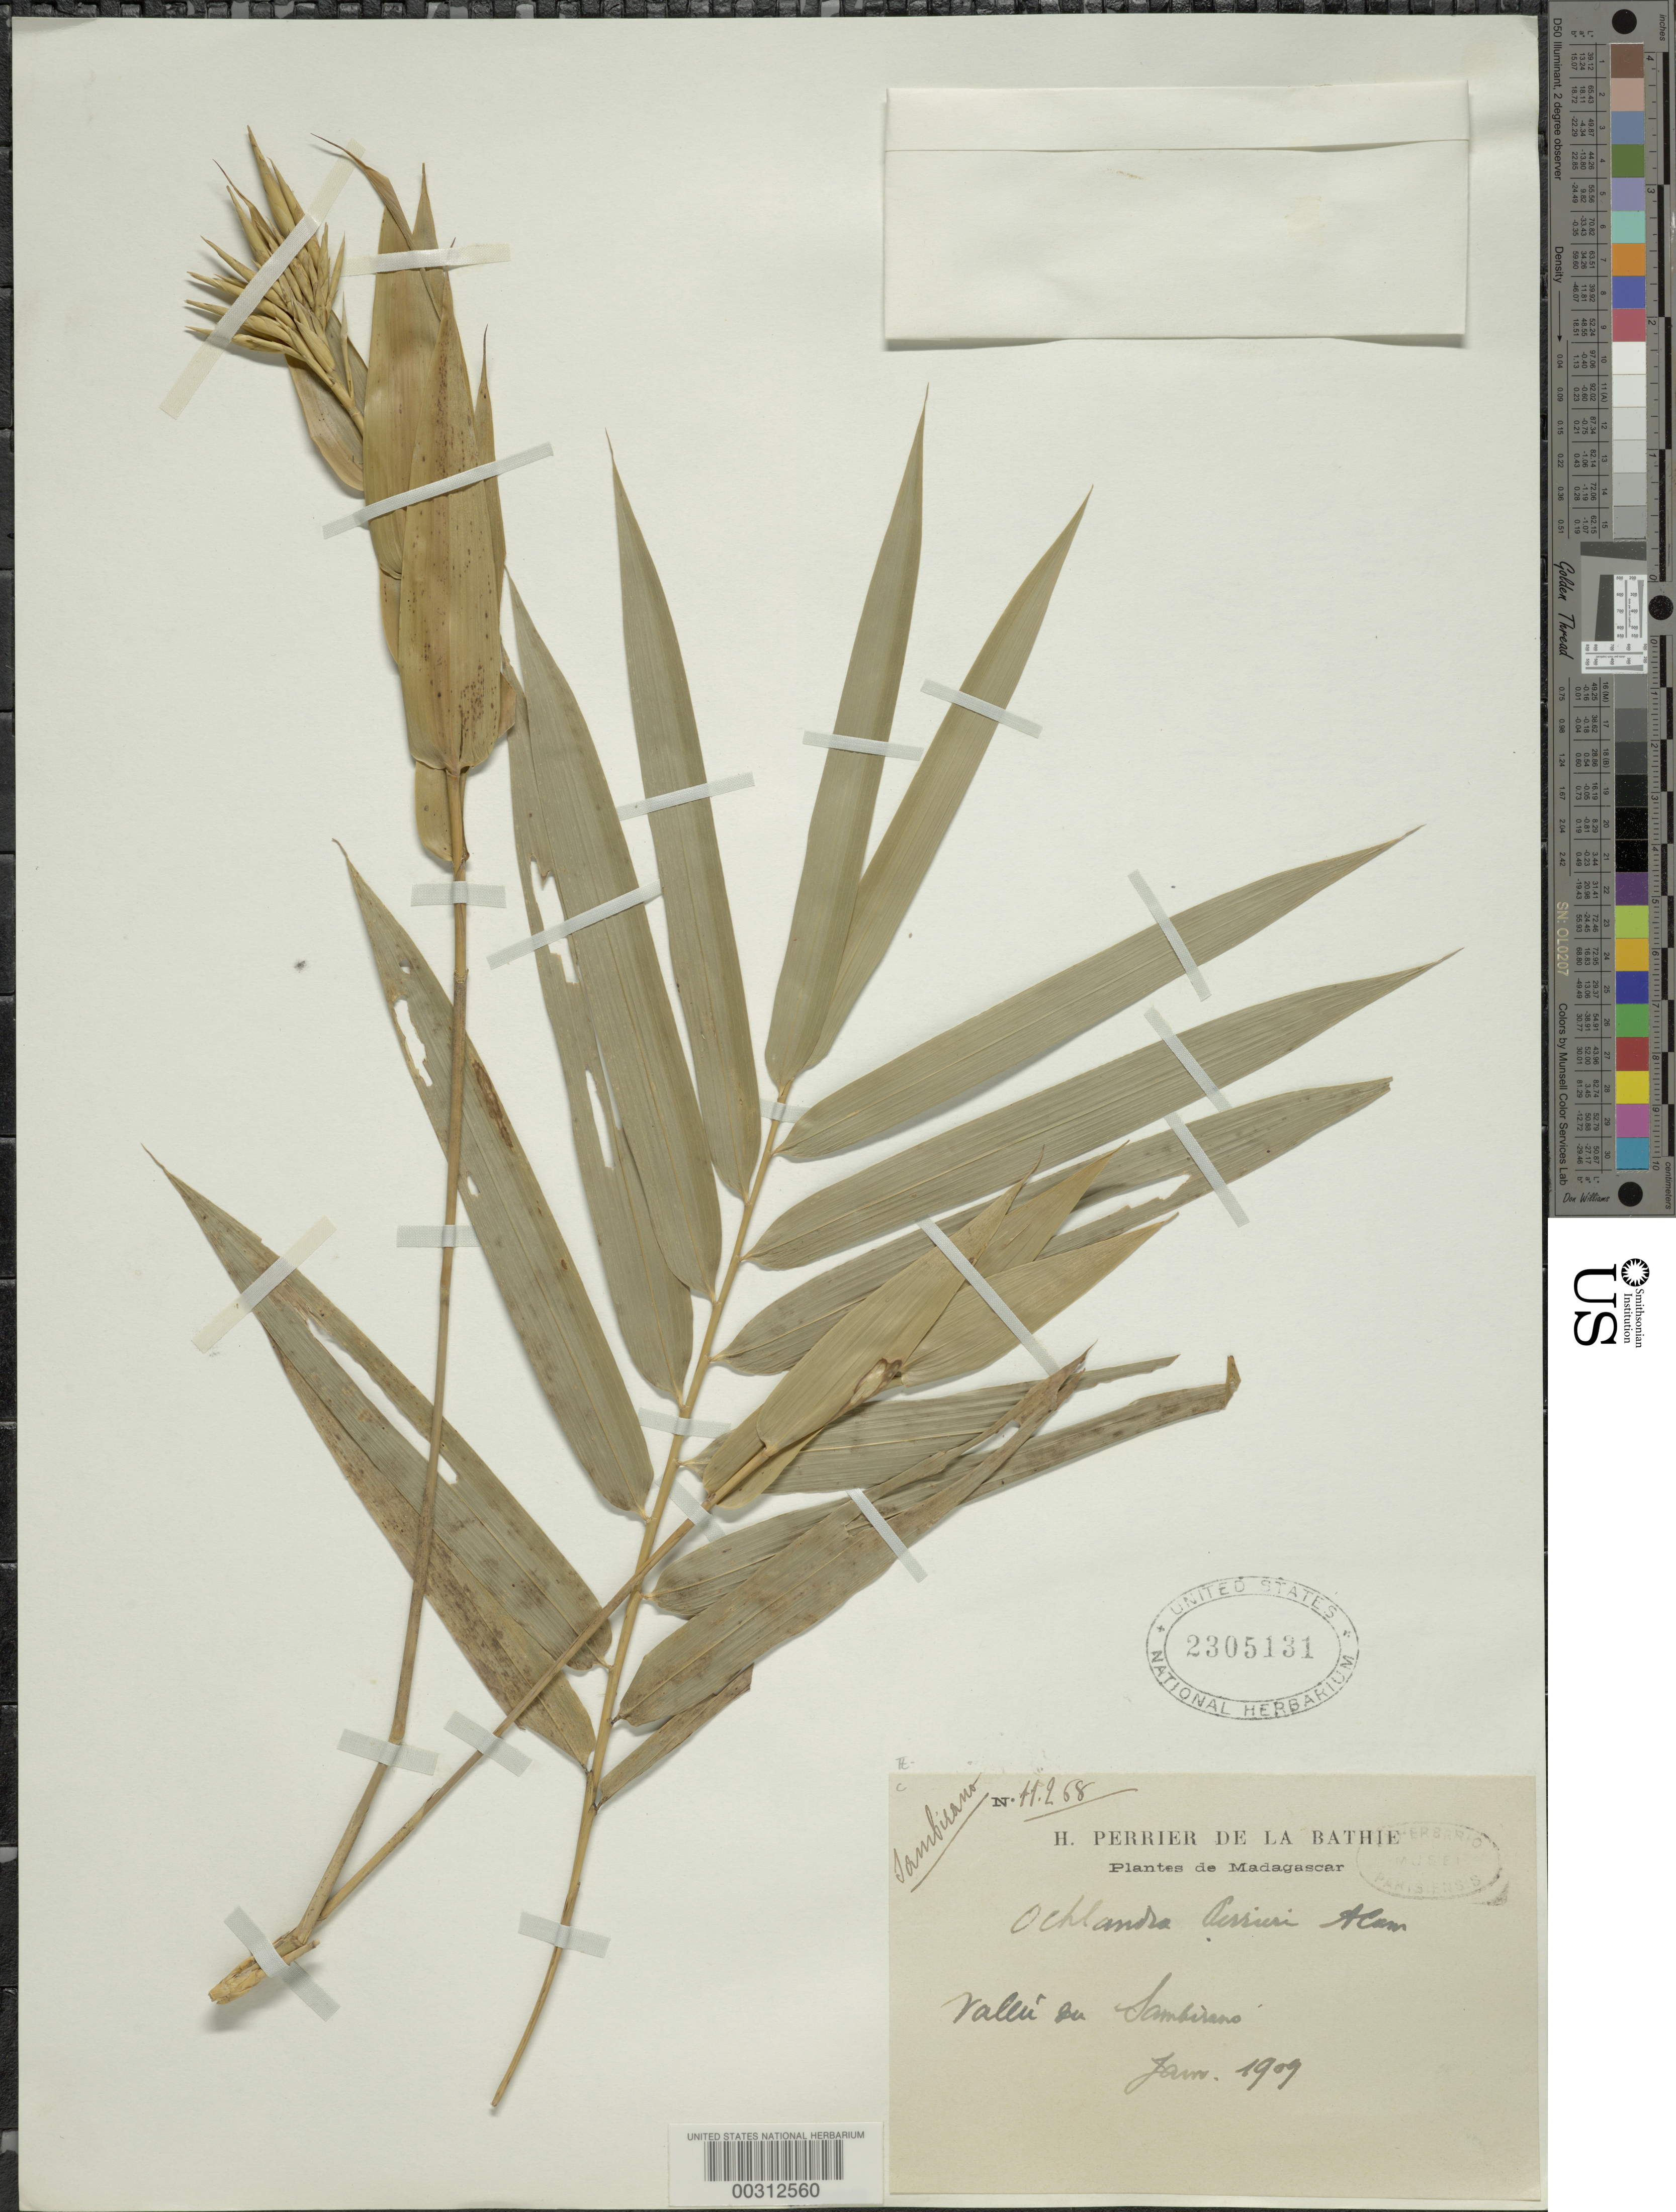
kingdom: Plantae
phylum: Tracheophyta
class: Liliopsida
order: Poales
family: Poaceae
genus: Ochlandra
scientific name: Ochlandra perrieri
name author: A. Camus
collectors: H. Perrier de la Bâthie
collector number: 11268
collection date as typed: Jan 1909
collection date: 1909-01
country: Madagascar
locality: Sambirano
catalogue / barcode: US 2305131